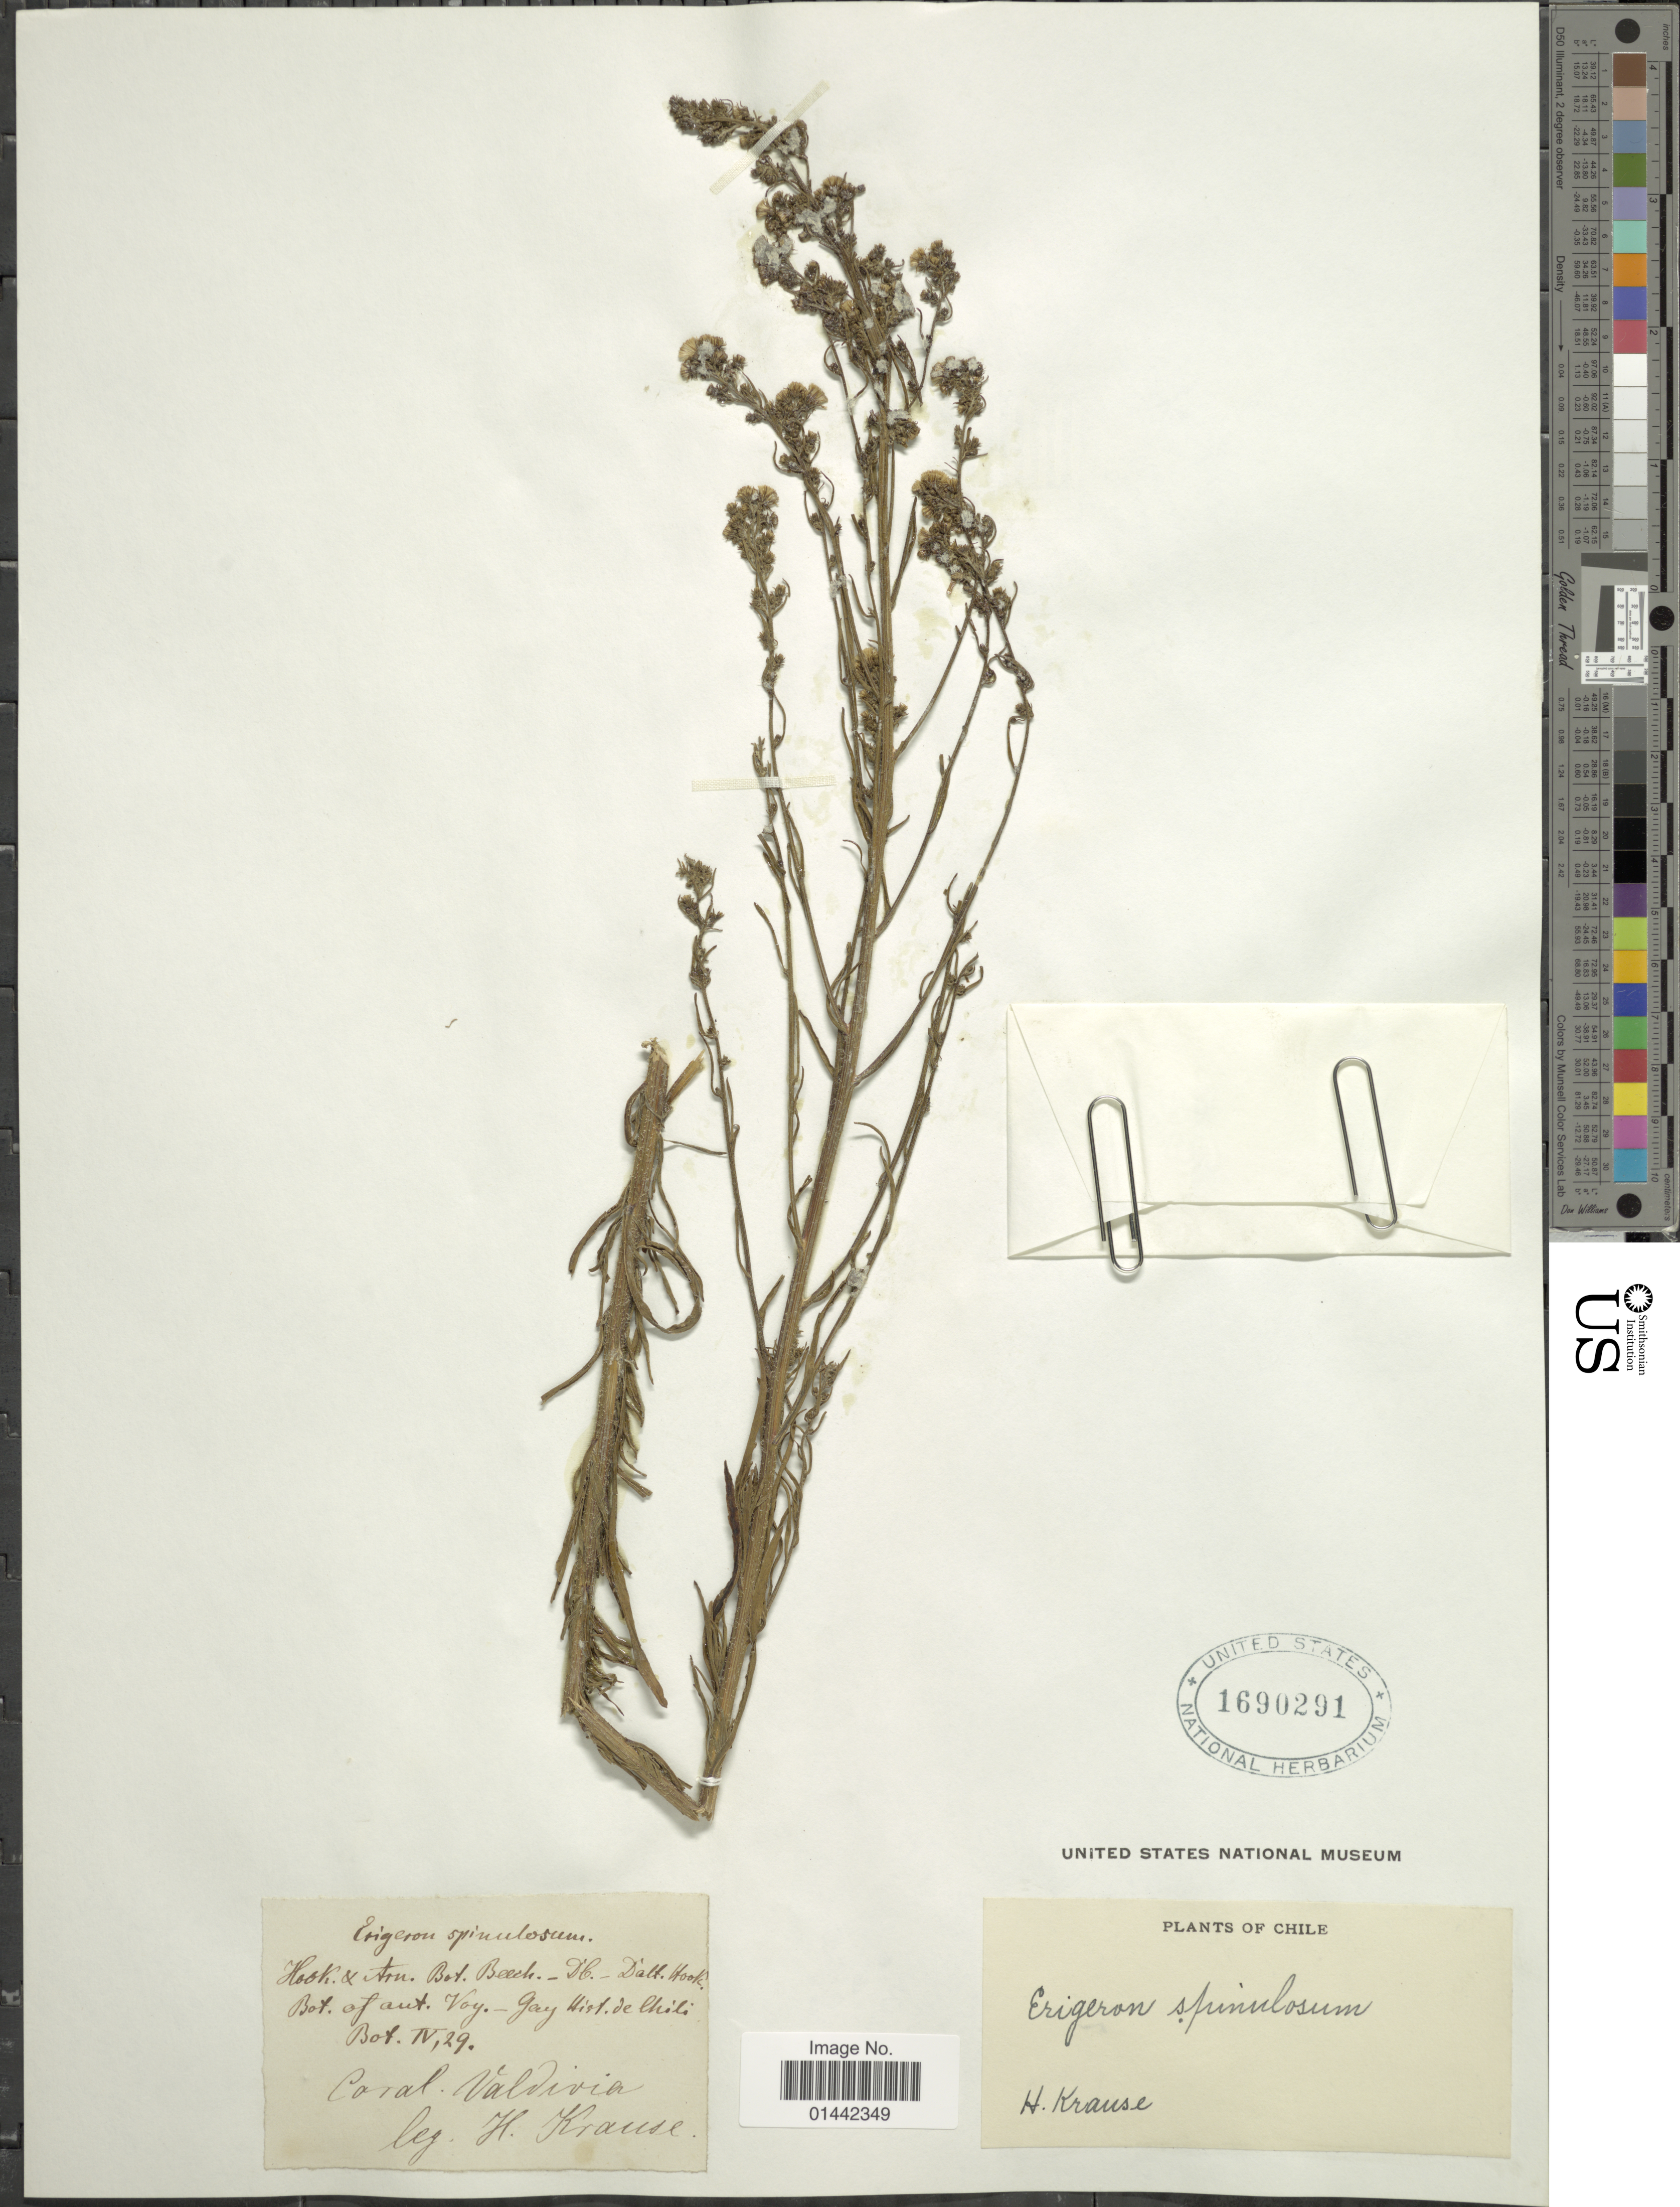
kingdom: Plantae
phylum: Tracheophyta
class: Magnoliopsida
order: Asterales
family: Asteraceae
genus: Erigeron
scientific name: Erigeron spinulosus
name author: Phil.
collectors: H. Krause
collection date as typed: Transcribed d/m/y: /4/29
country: Chile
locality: Bot, of aut. Voy, Gay hist. de Chili [unsure placement]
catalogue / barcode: US 1690291